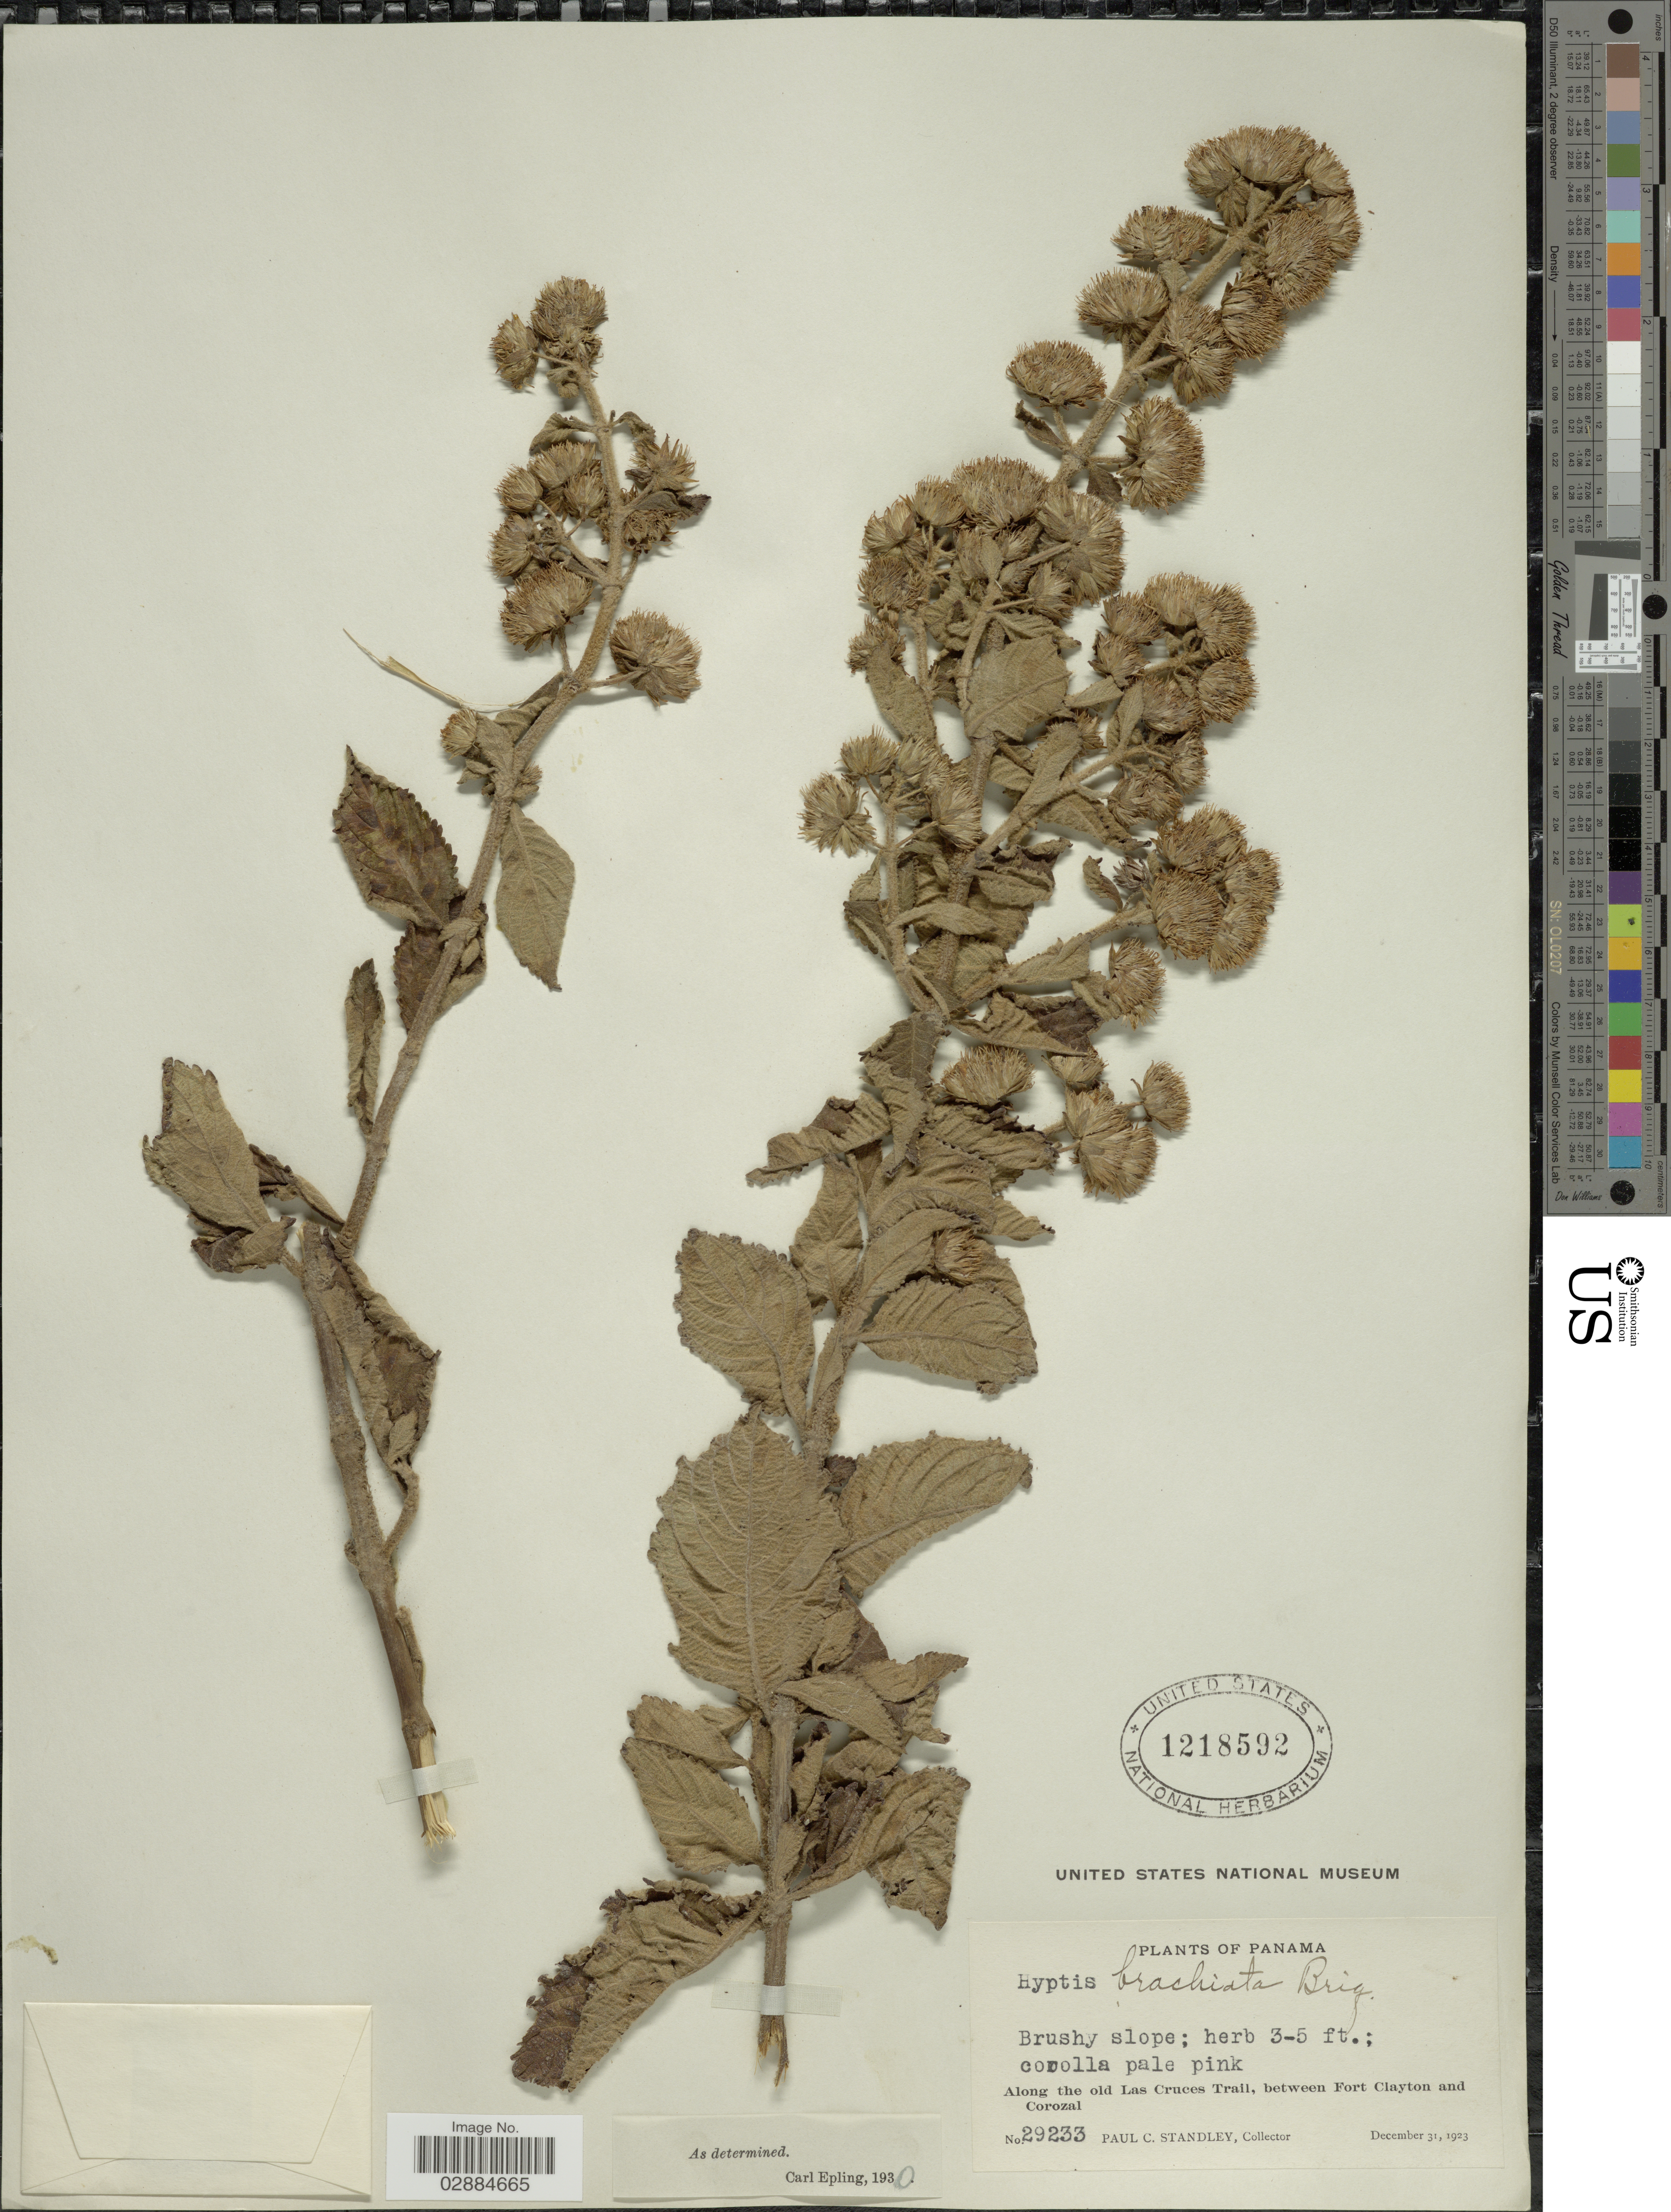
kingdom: Plantae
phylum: Tracheophyta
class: Magnoliopsida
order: Lamiales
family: Lamiaceae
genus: Hyptis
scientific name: Hyptis brachiata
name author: Briq.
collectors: P. C. Standley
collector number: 29233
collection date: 1923-12-31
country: Panama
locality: Along the old Las Cruces Trail, between Fort Clayton and Corozal.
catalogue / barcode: US 1218592